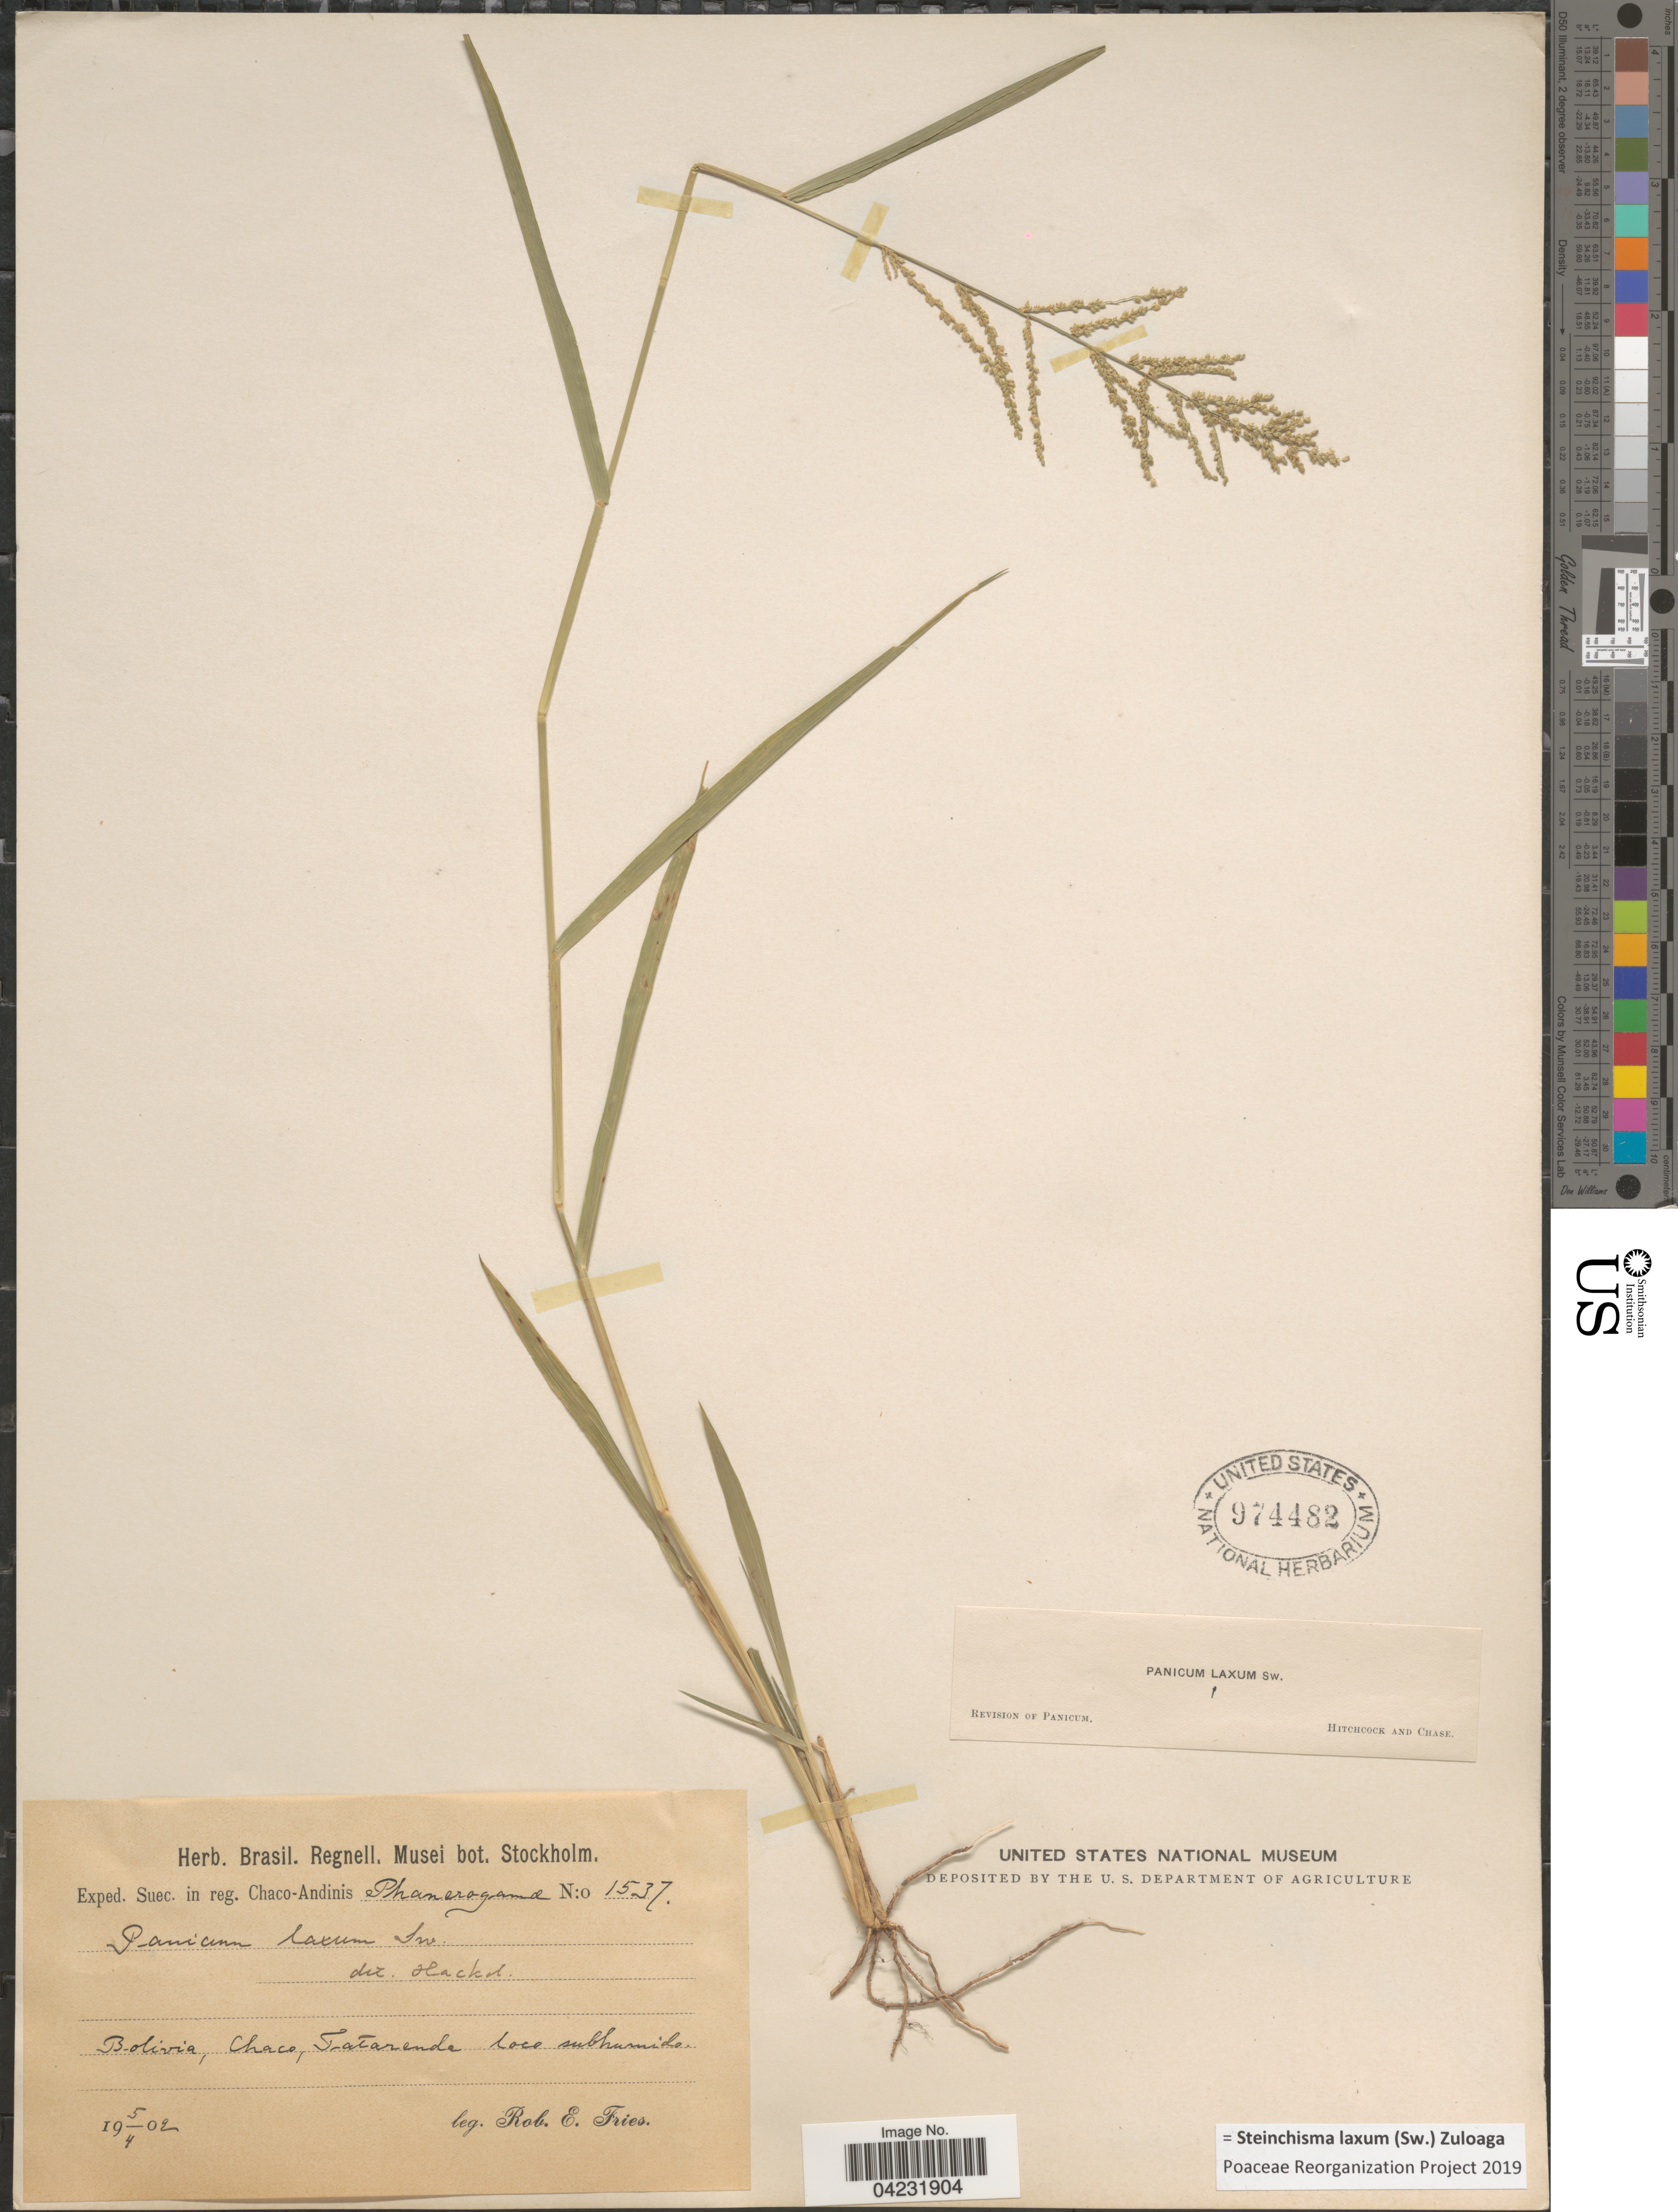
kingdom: Plantae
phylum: Tracheophyta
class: Liliopsida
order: Poales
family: Poaceae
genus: Steinchisma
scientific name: Steinchisma laxum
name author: (Sw.) Zuloaga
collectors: R. E. Fries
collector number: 1537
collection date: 1902-04-05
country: Bolivia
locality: Exped. Suec. in reg. Chaco-Andinis. Chaco, Tatarenda loco subhumido.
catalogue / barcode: US 974482